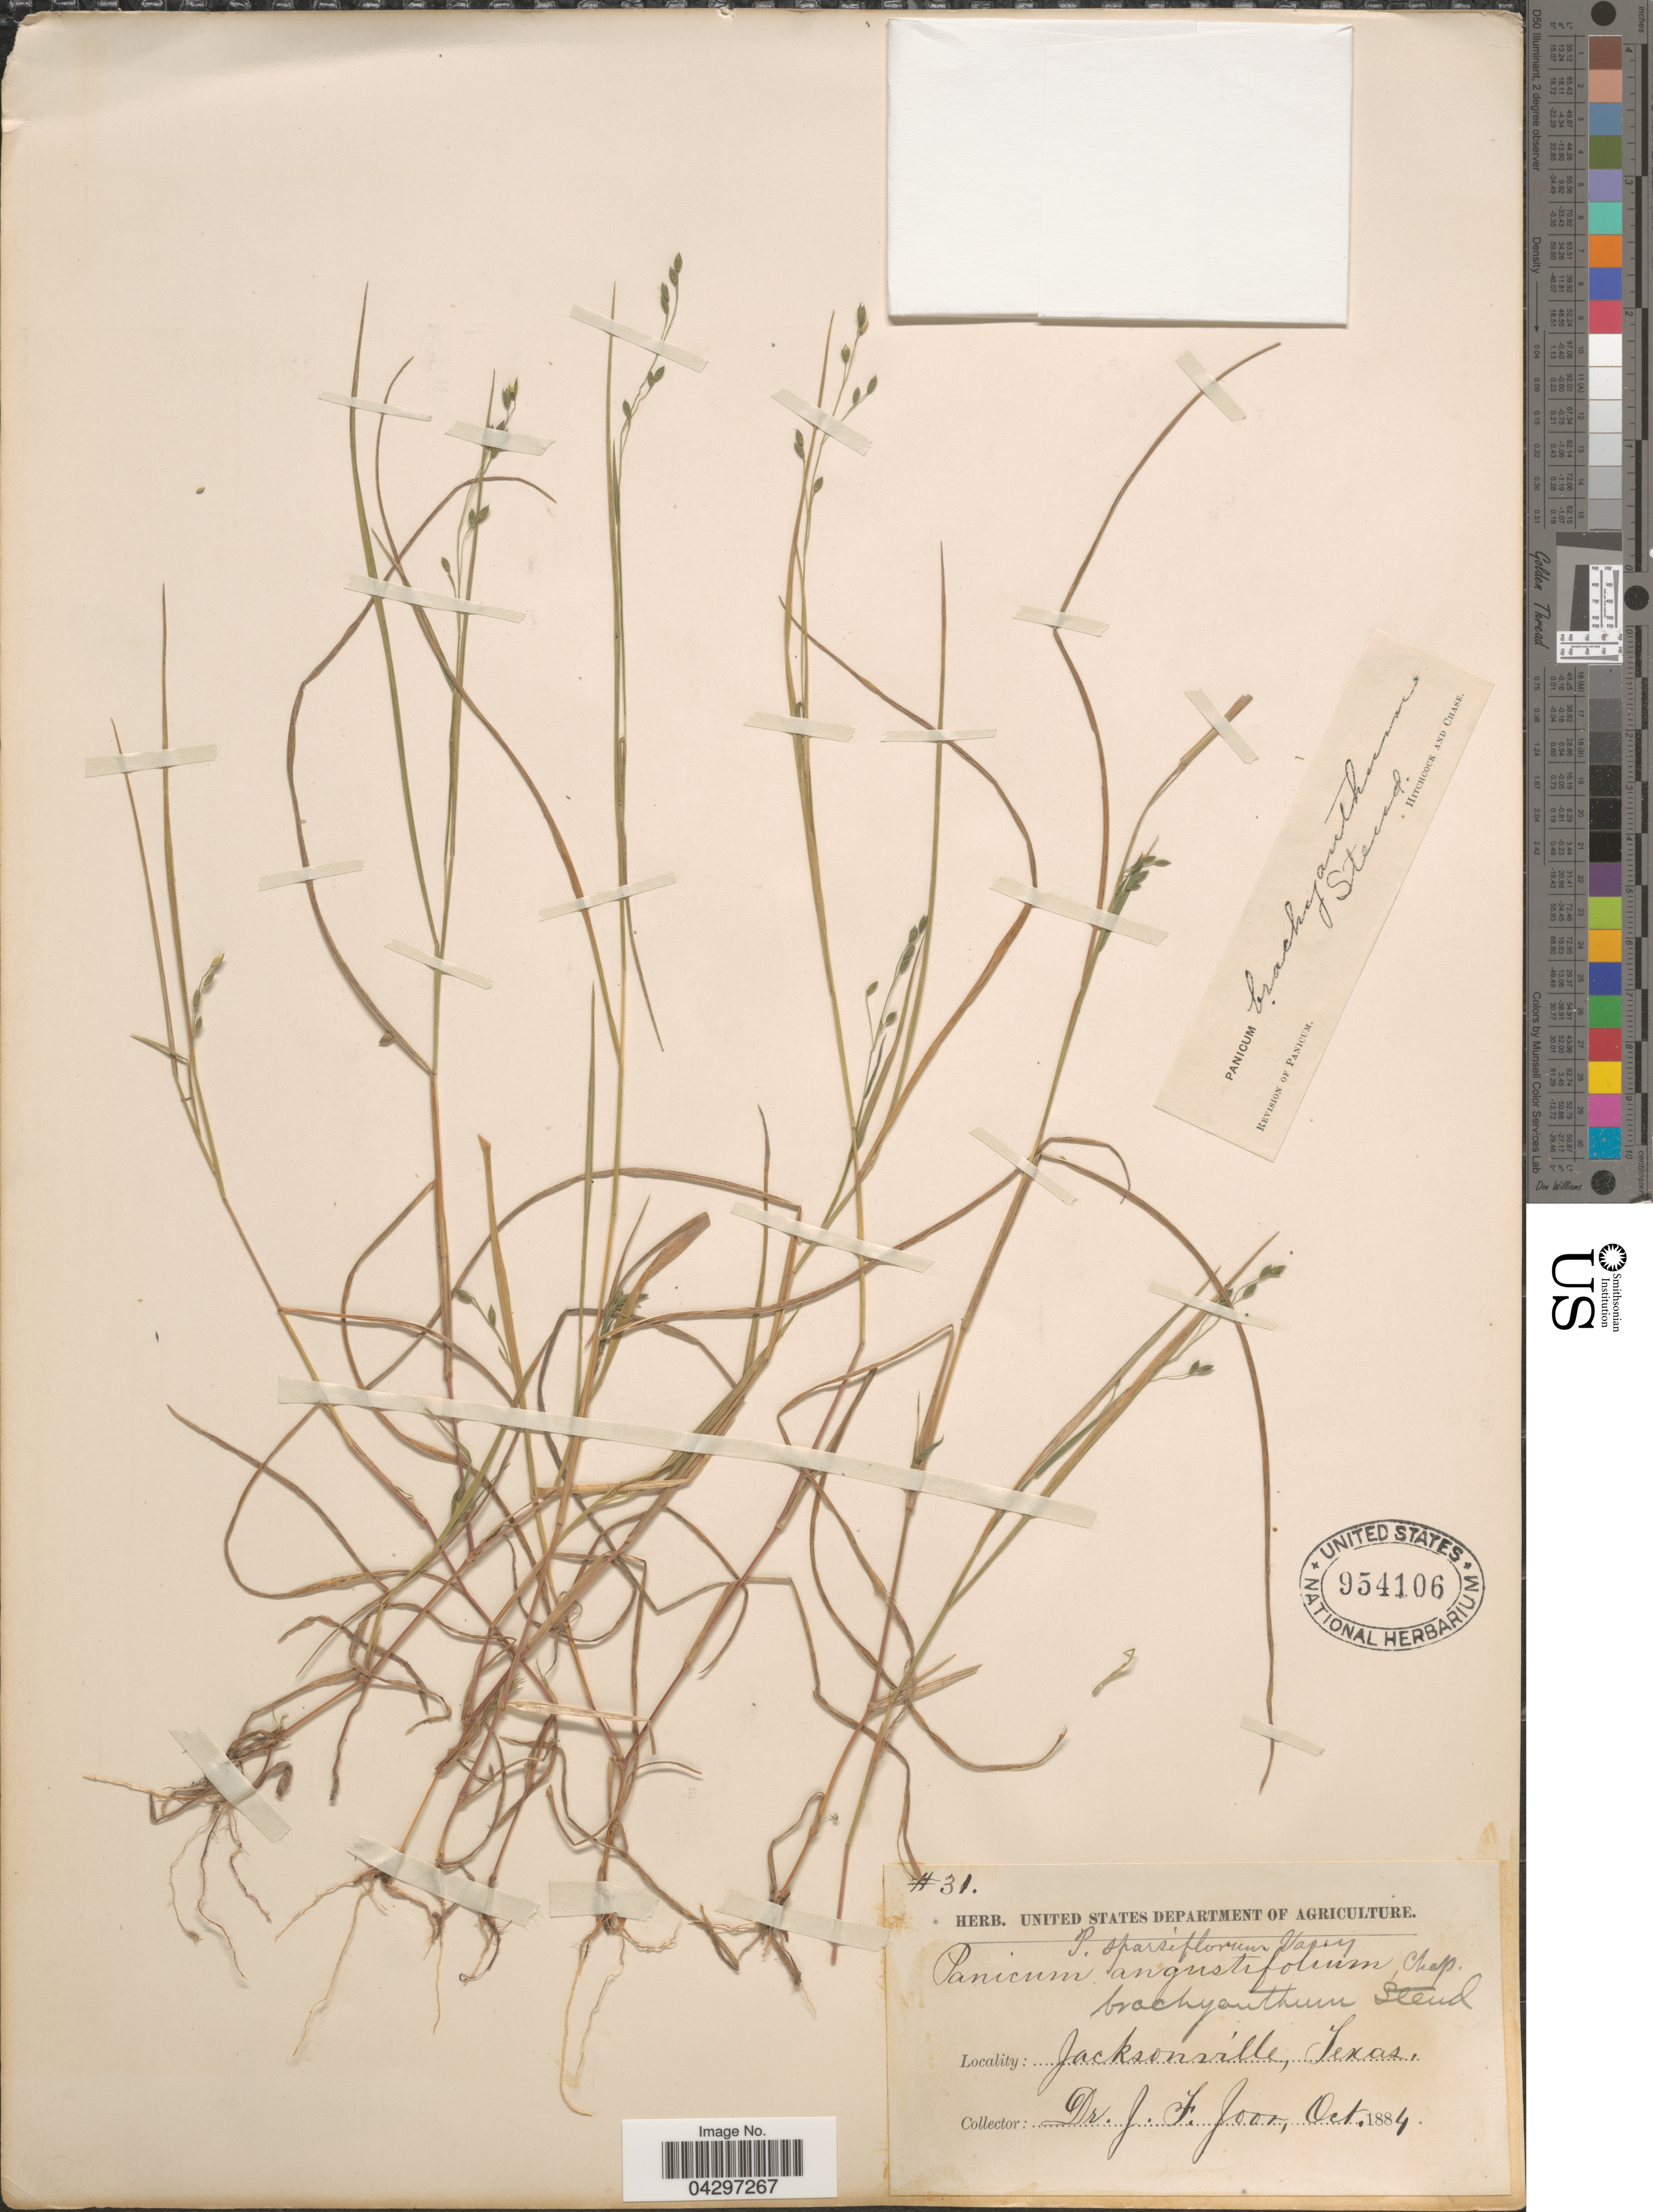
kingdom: Plantae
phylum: Tracheophyta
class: Liliopsida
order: Poales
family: Poaceae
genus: Panicum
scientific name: Panicum brachyanthum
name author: Steud.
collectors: J. F. Joor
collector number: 31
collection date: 1884-10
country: United States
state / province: Texas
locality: Jacksonville.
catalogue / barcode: US 954106